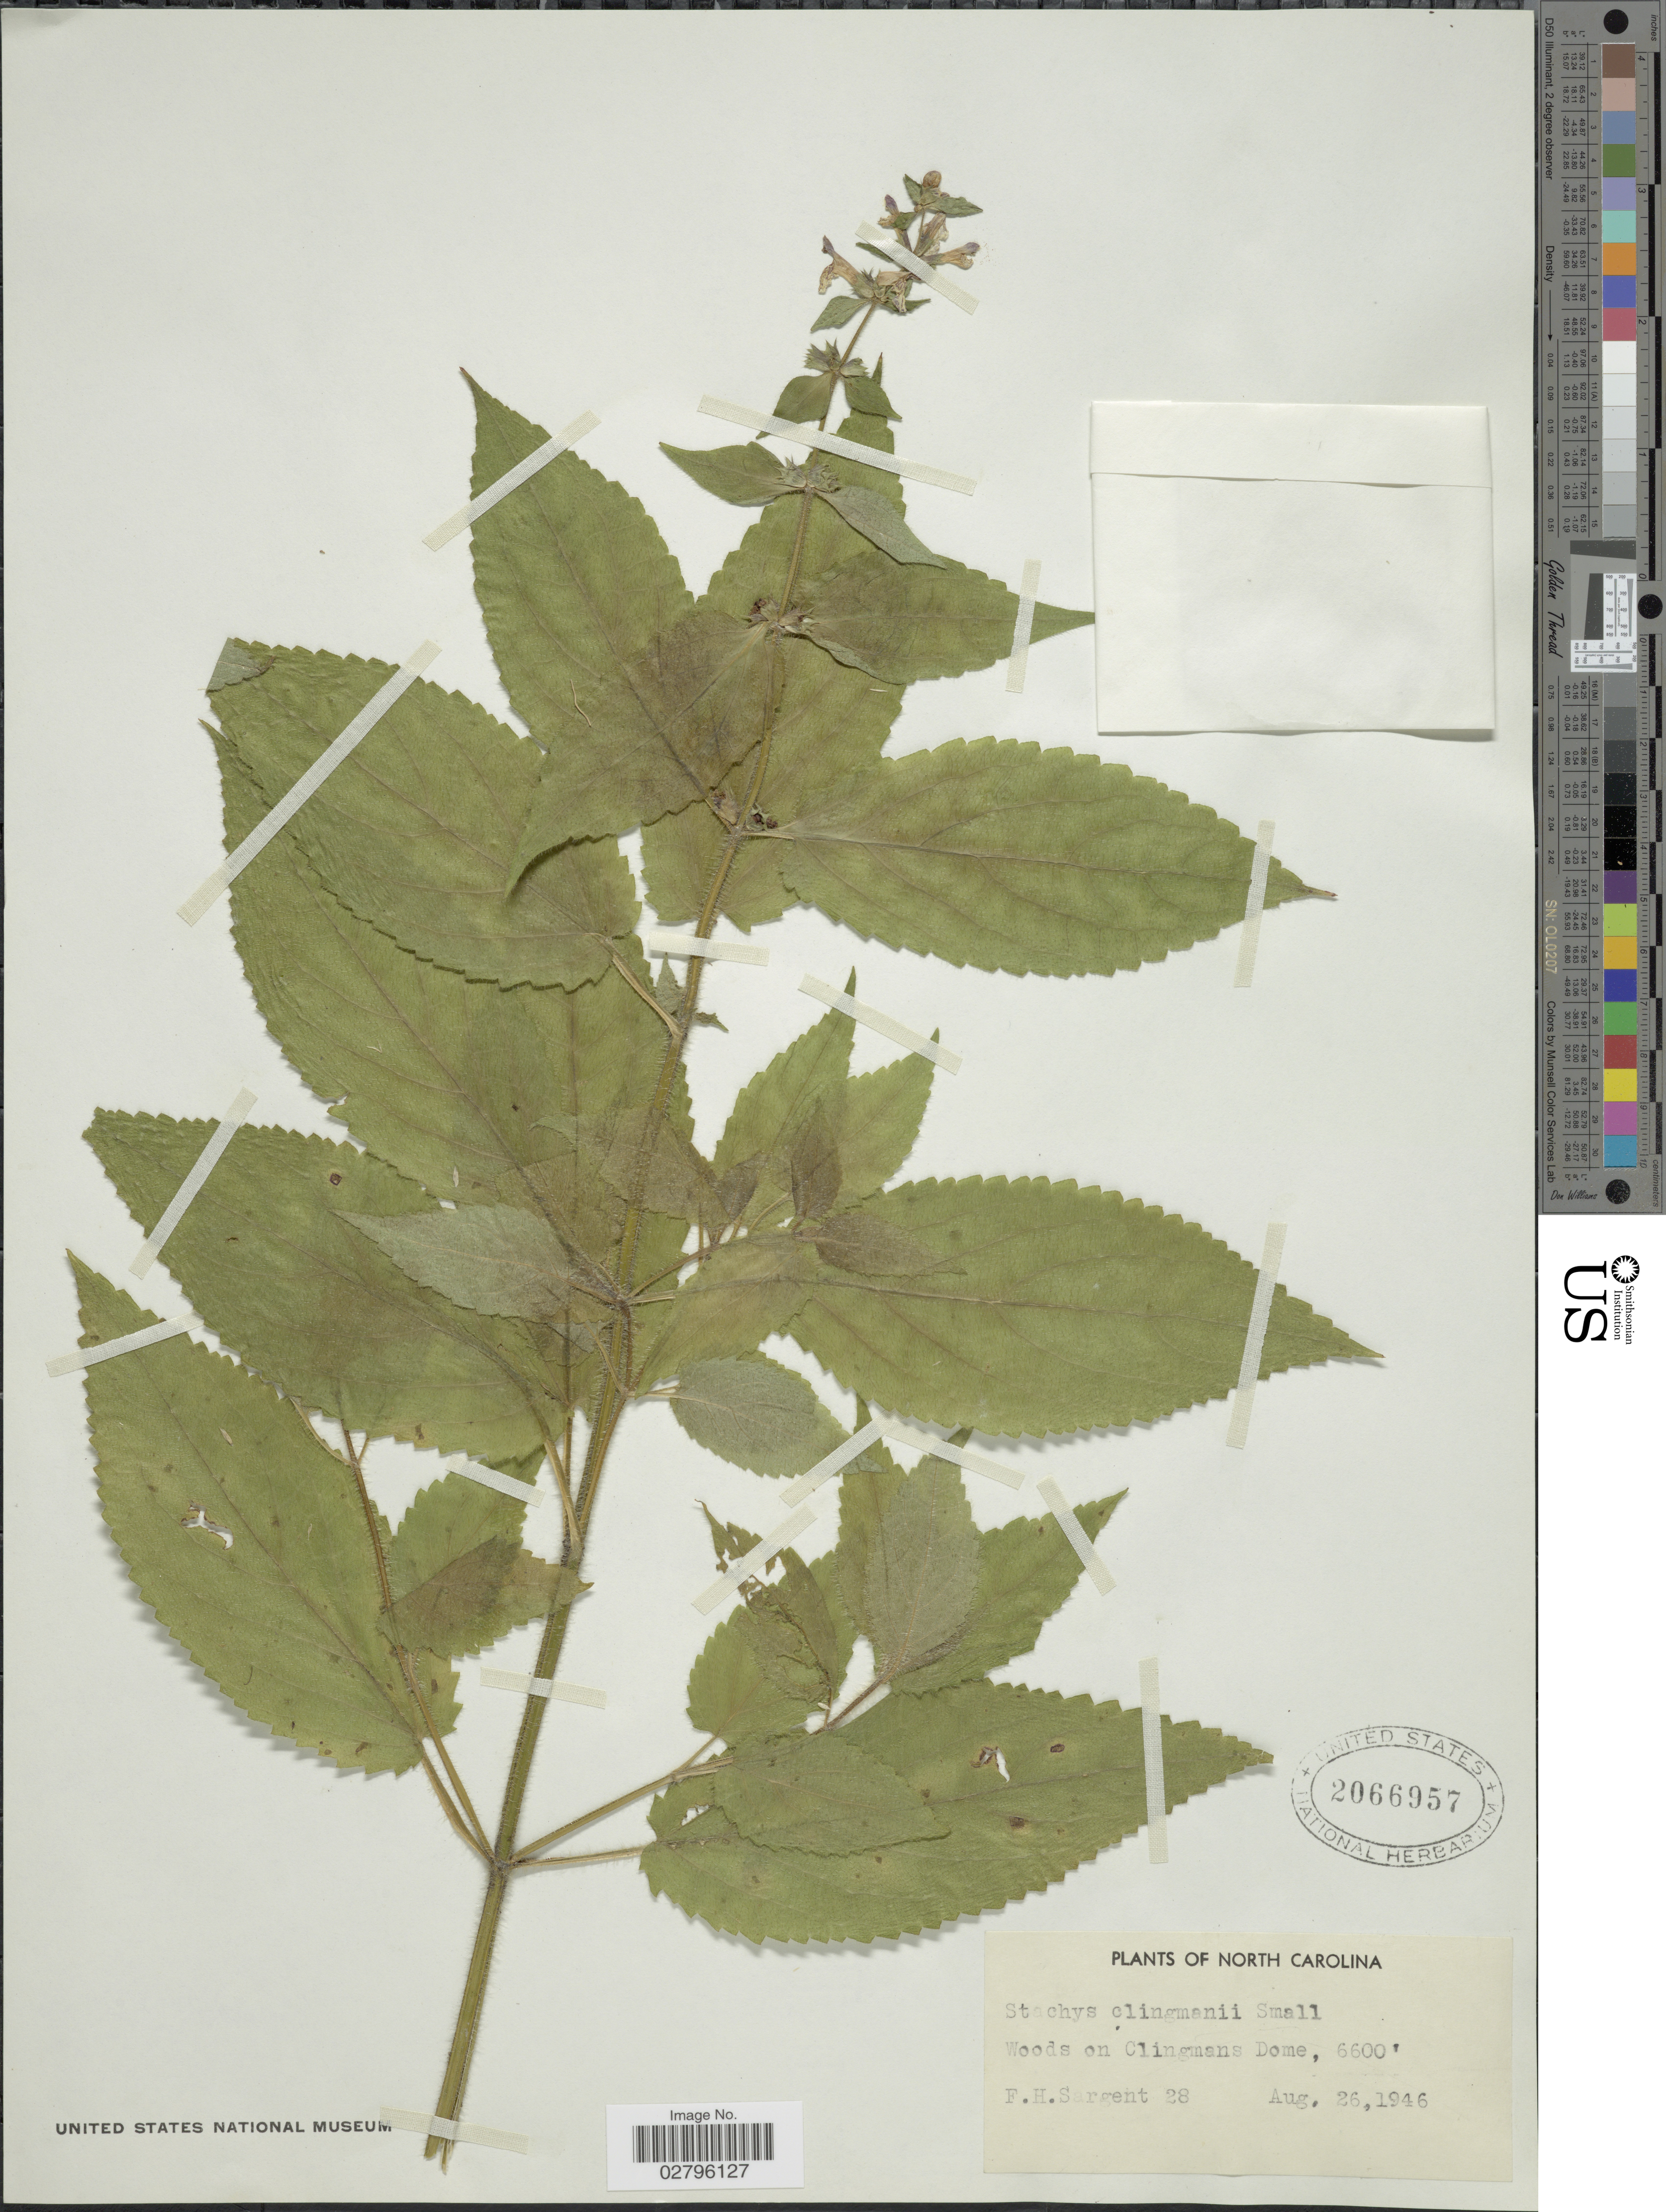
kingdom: Plantae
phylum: Tracheophyta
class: Magnoliopsida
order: Lamiales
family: Lamiaceae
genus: Stachys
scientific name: Stachys clingmanii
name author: Small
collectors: F. H. Sargent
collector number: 28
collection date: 1946-08-26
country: United States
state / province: North Carolina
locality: Woods on Clingmans Dome.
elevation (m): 2012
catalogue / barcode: US 2066957